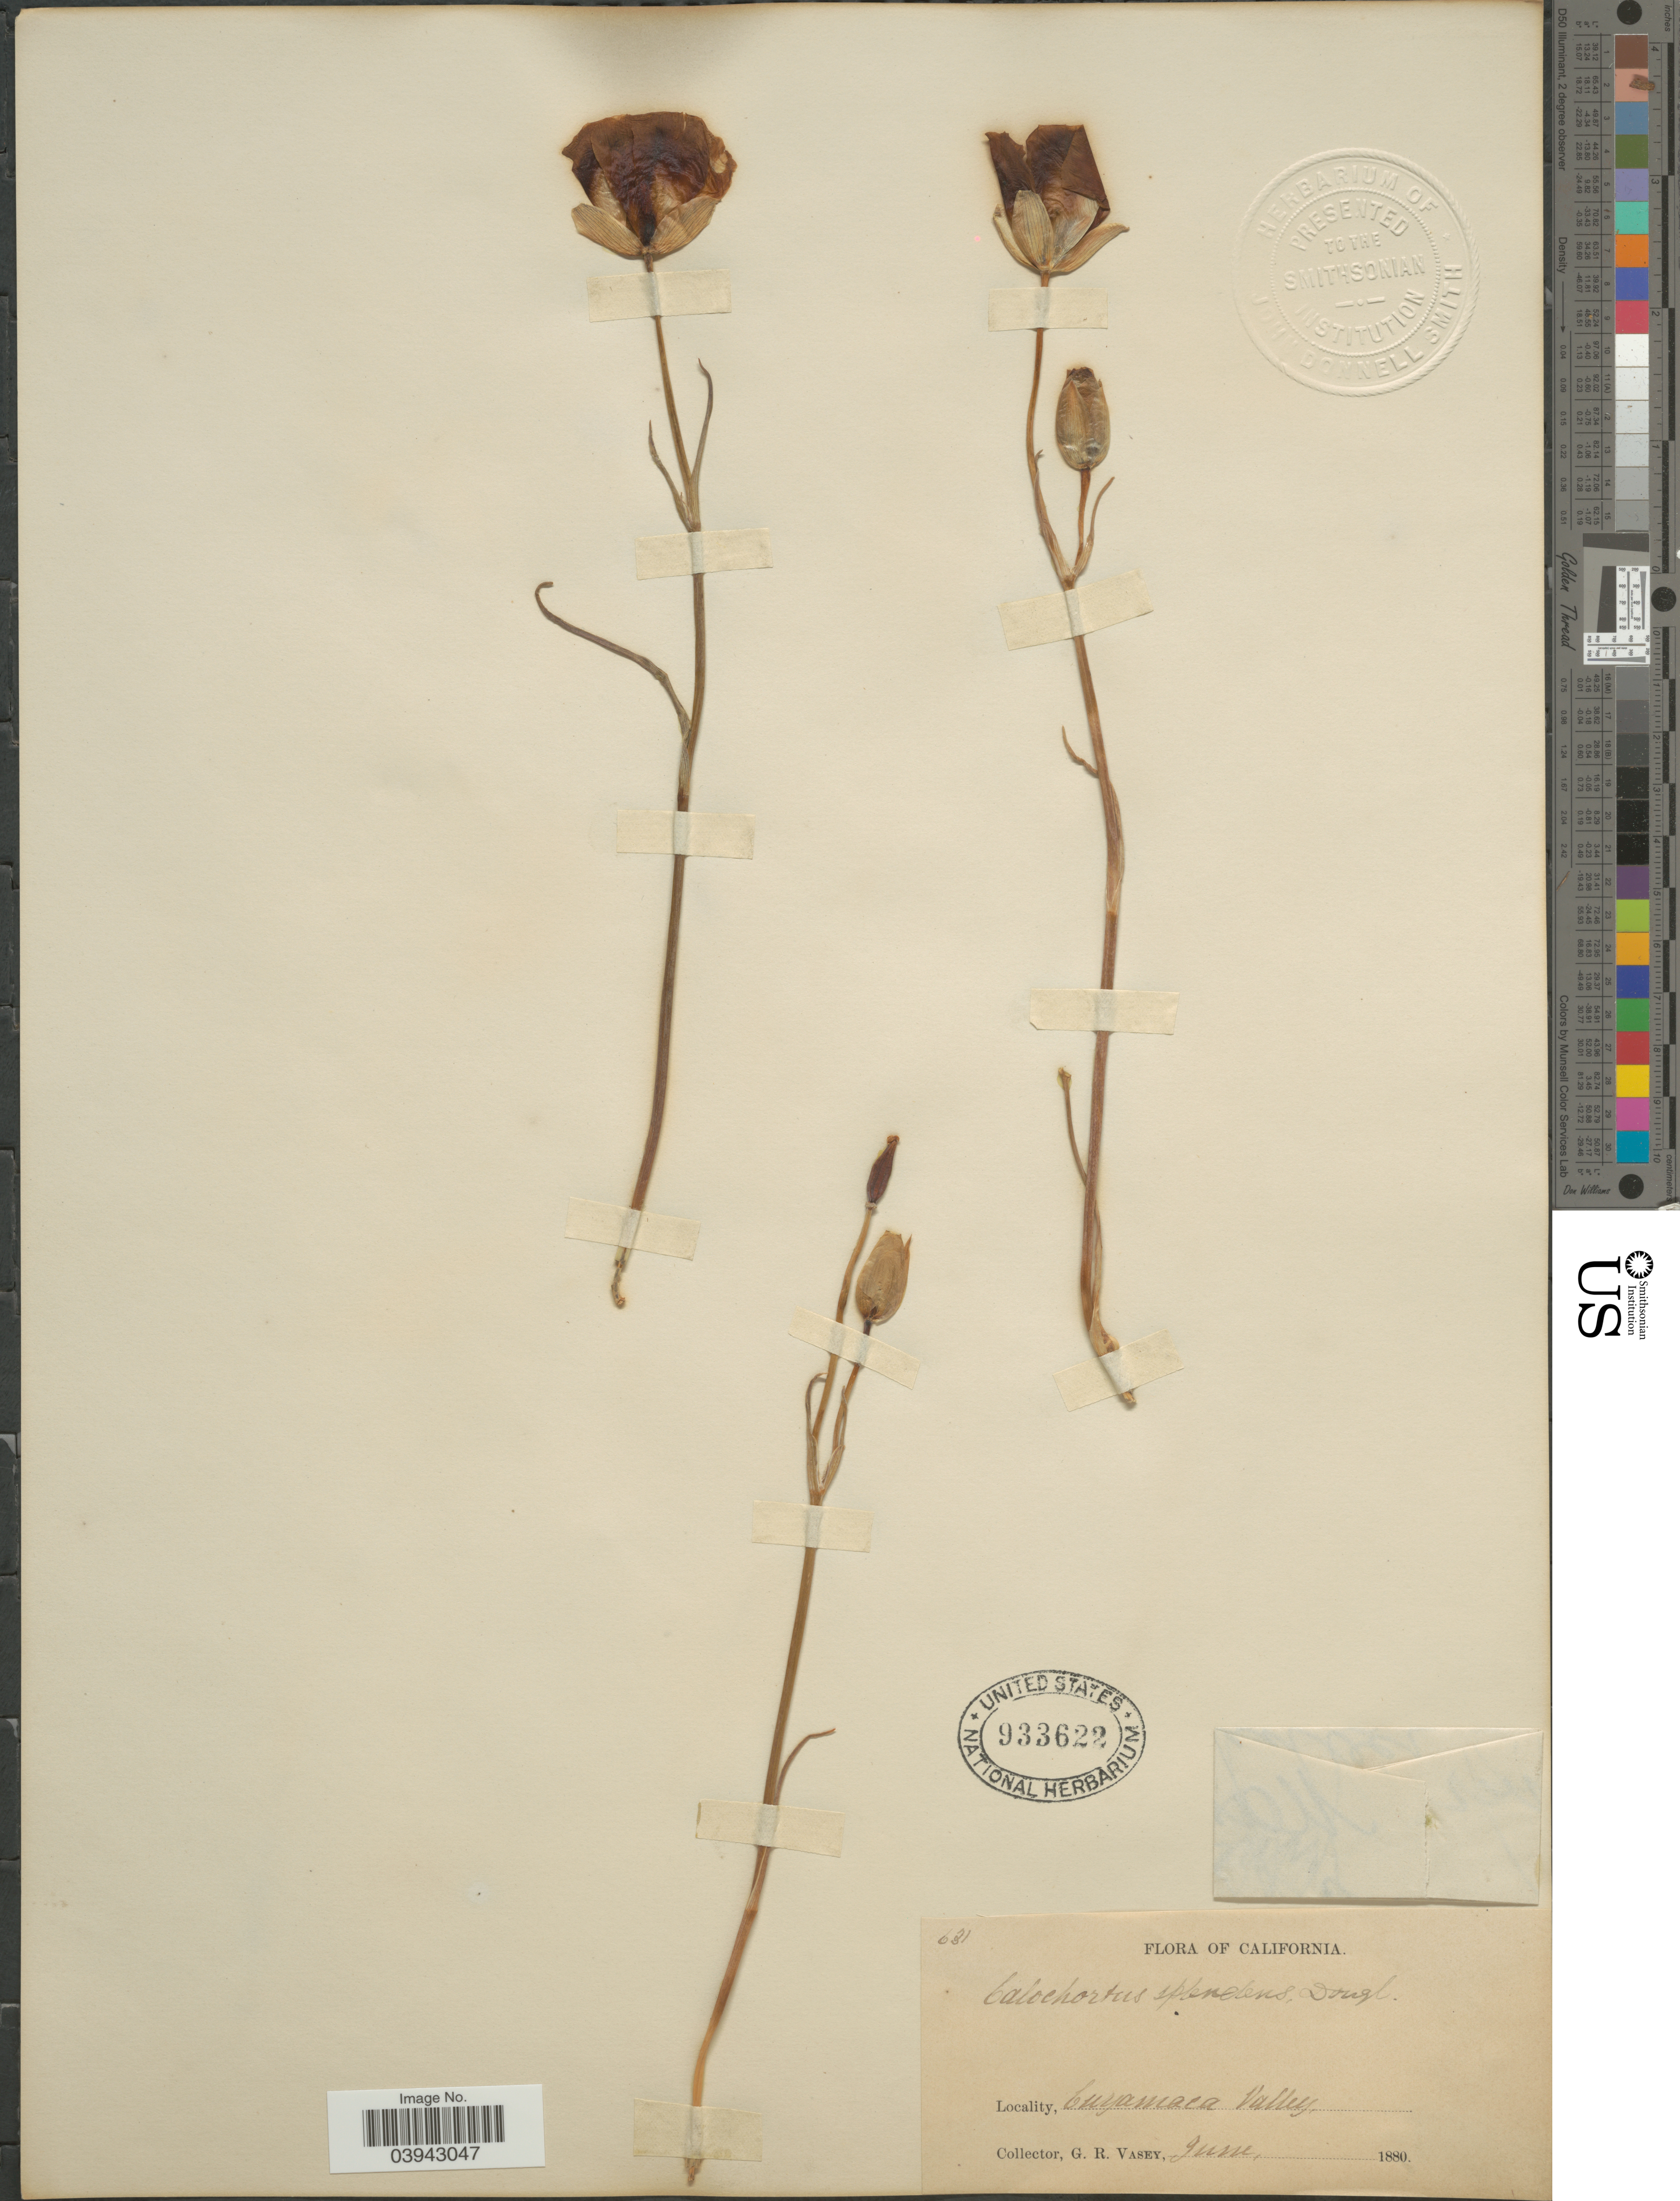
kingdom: Plantae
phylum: Tracheophyta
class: Liliopsida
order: Liliales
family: Liliaceae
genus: Calochortus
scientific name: Calochortus splendens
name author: Douglas ex Benth.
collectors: G. R. Vasey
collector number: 631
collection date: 1880-06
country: United States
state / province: California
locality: Cuyamaca Valley.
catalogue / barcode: US 933622